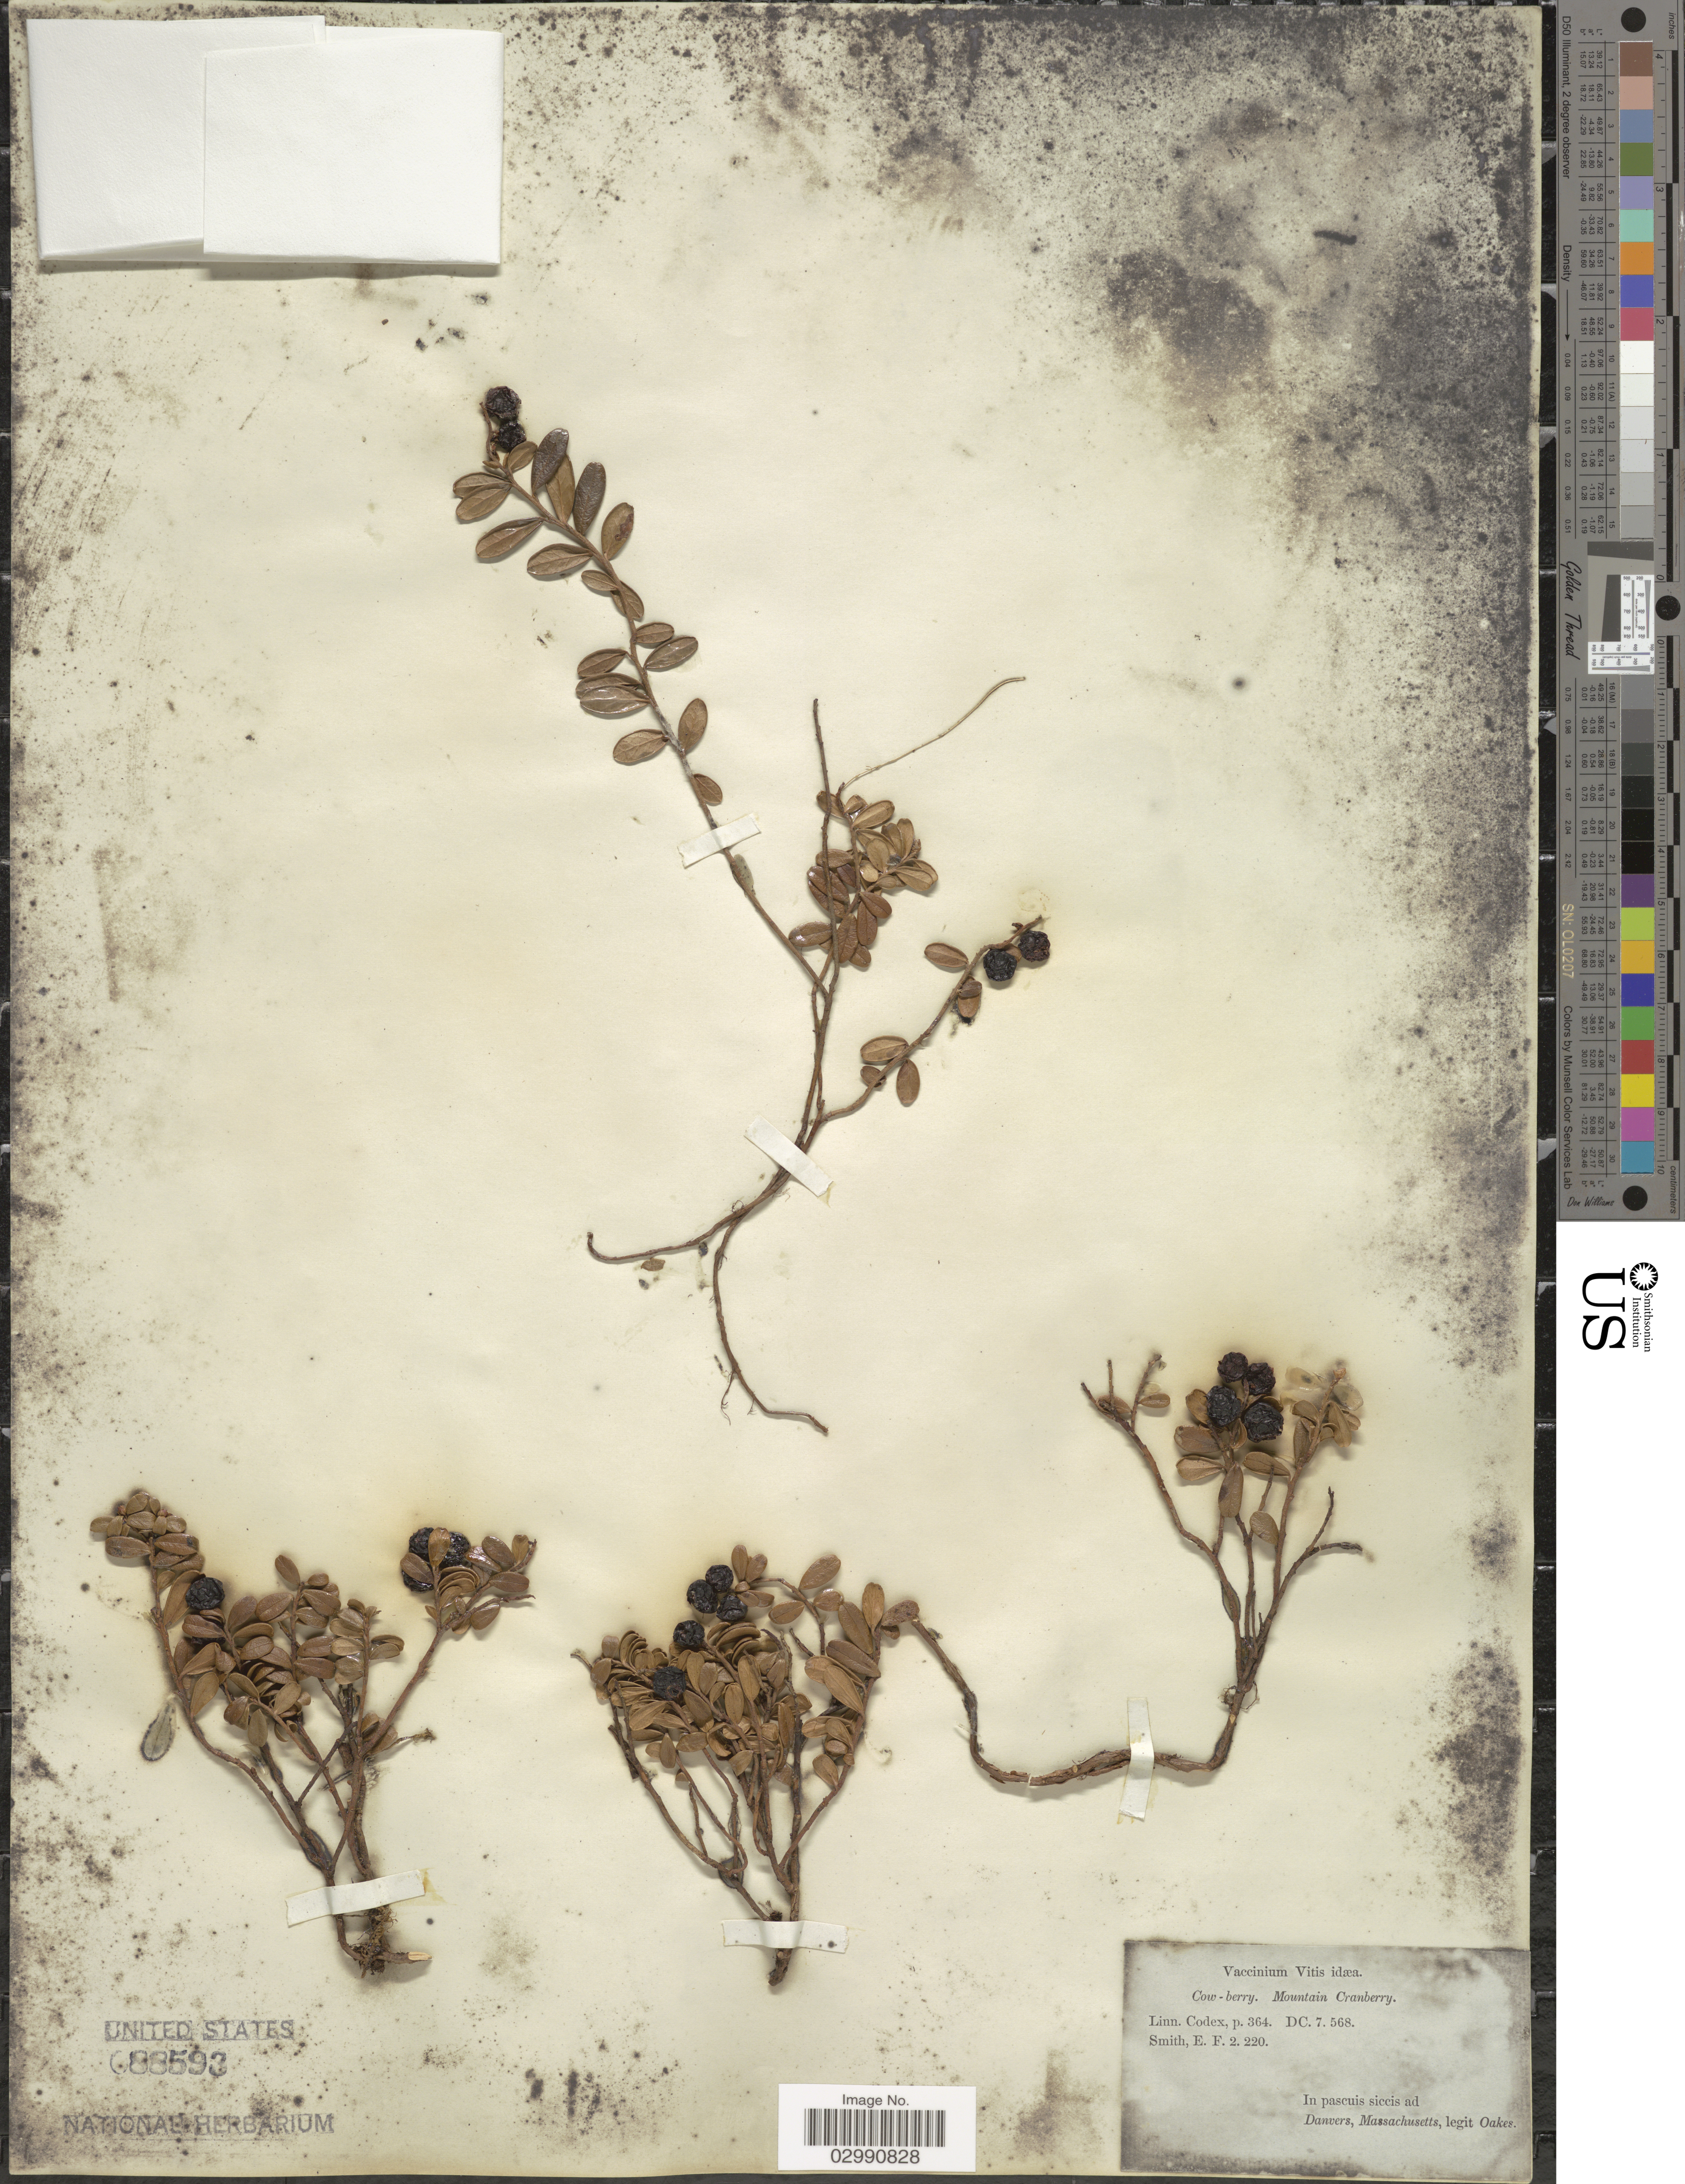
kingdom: Plantae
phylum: Tracheophyta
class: Magnoliopsida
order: Ericales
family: Ericaceae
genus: Vaccinium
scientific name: Vaccinium vitis-idaea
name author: L.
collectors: -. Oakes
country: United States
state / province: Massachusetts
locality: In pascuis siccis ad Danvers.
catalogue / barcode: US 88593